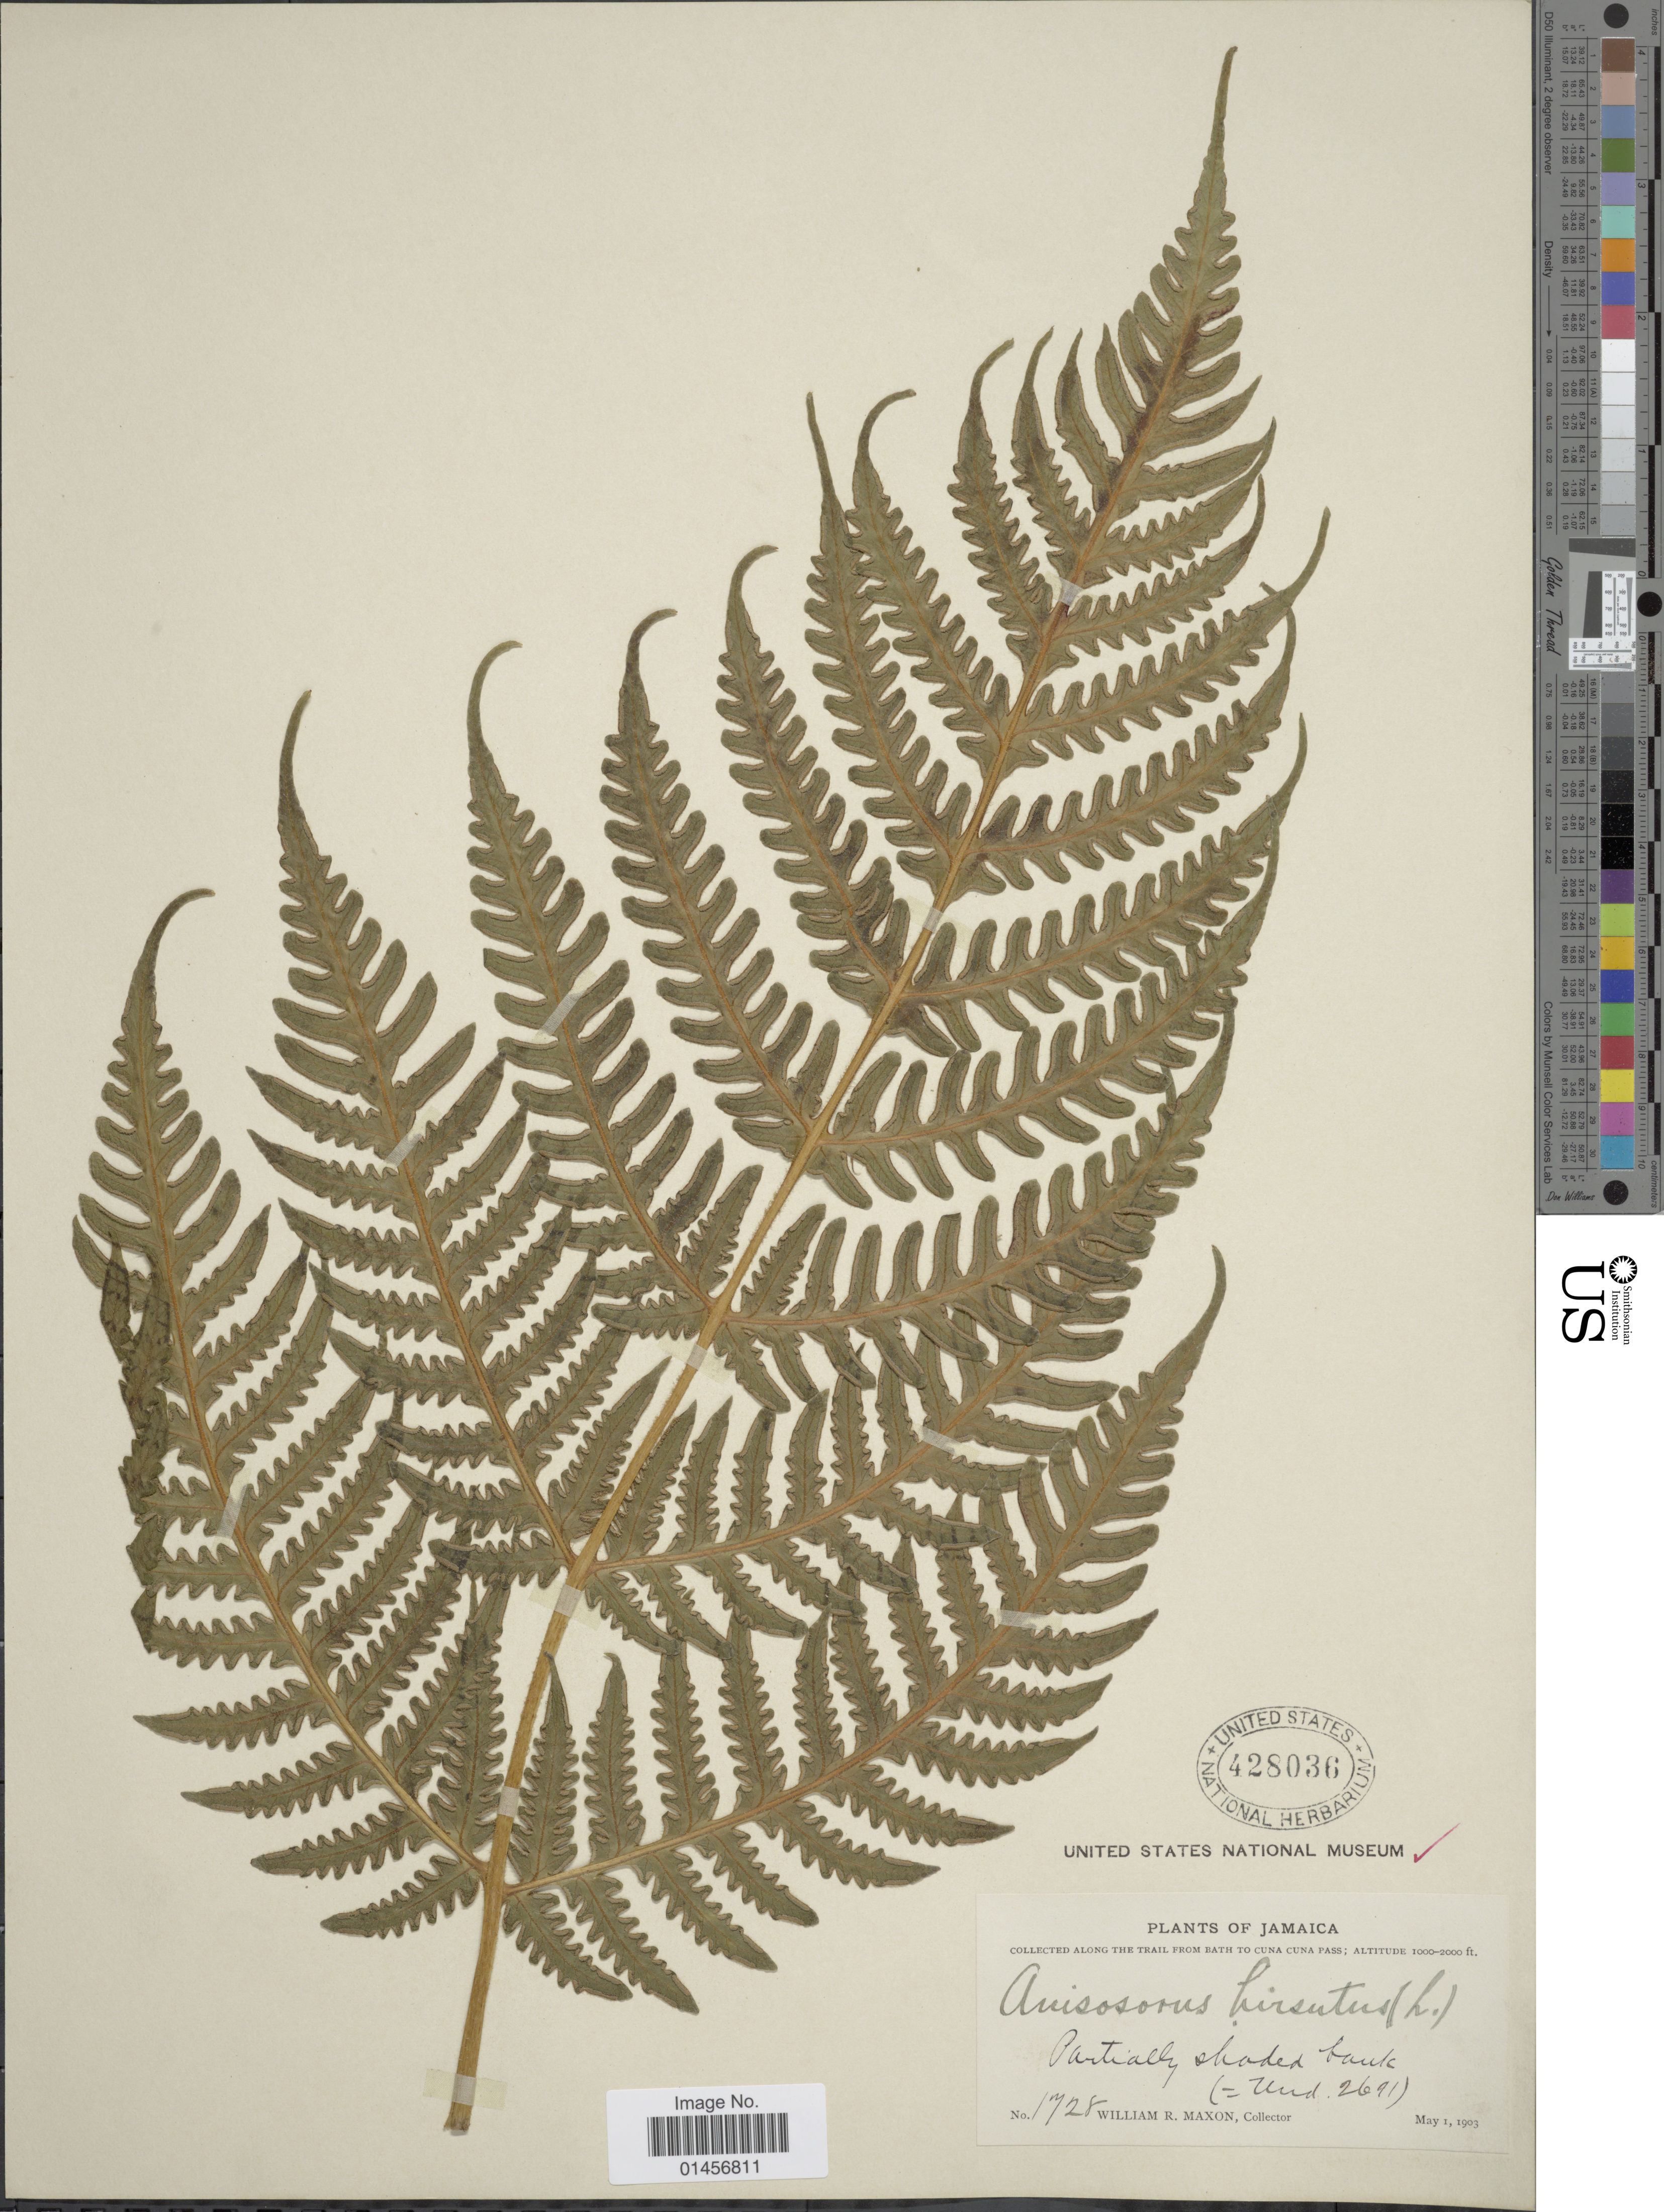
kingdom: Plantae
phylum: Tracheophyta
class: Polypodiopsida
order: Polypodiales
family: Lonchitidaceae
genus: Lonchitis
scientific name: Lonchitis hirsuta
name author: L.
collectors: W. R. Maxon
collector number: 7128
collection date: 1903-05-01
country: Jamaica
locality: Jamaica, along the trail from Bath to Cuna Cuna Pass.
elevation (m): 305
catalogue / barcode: US 428036